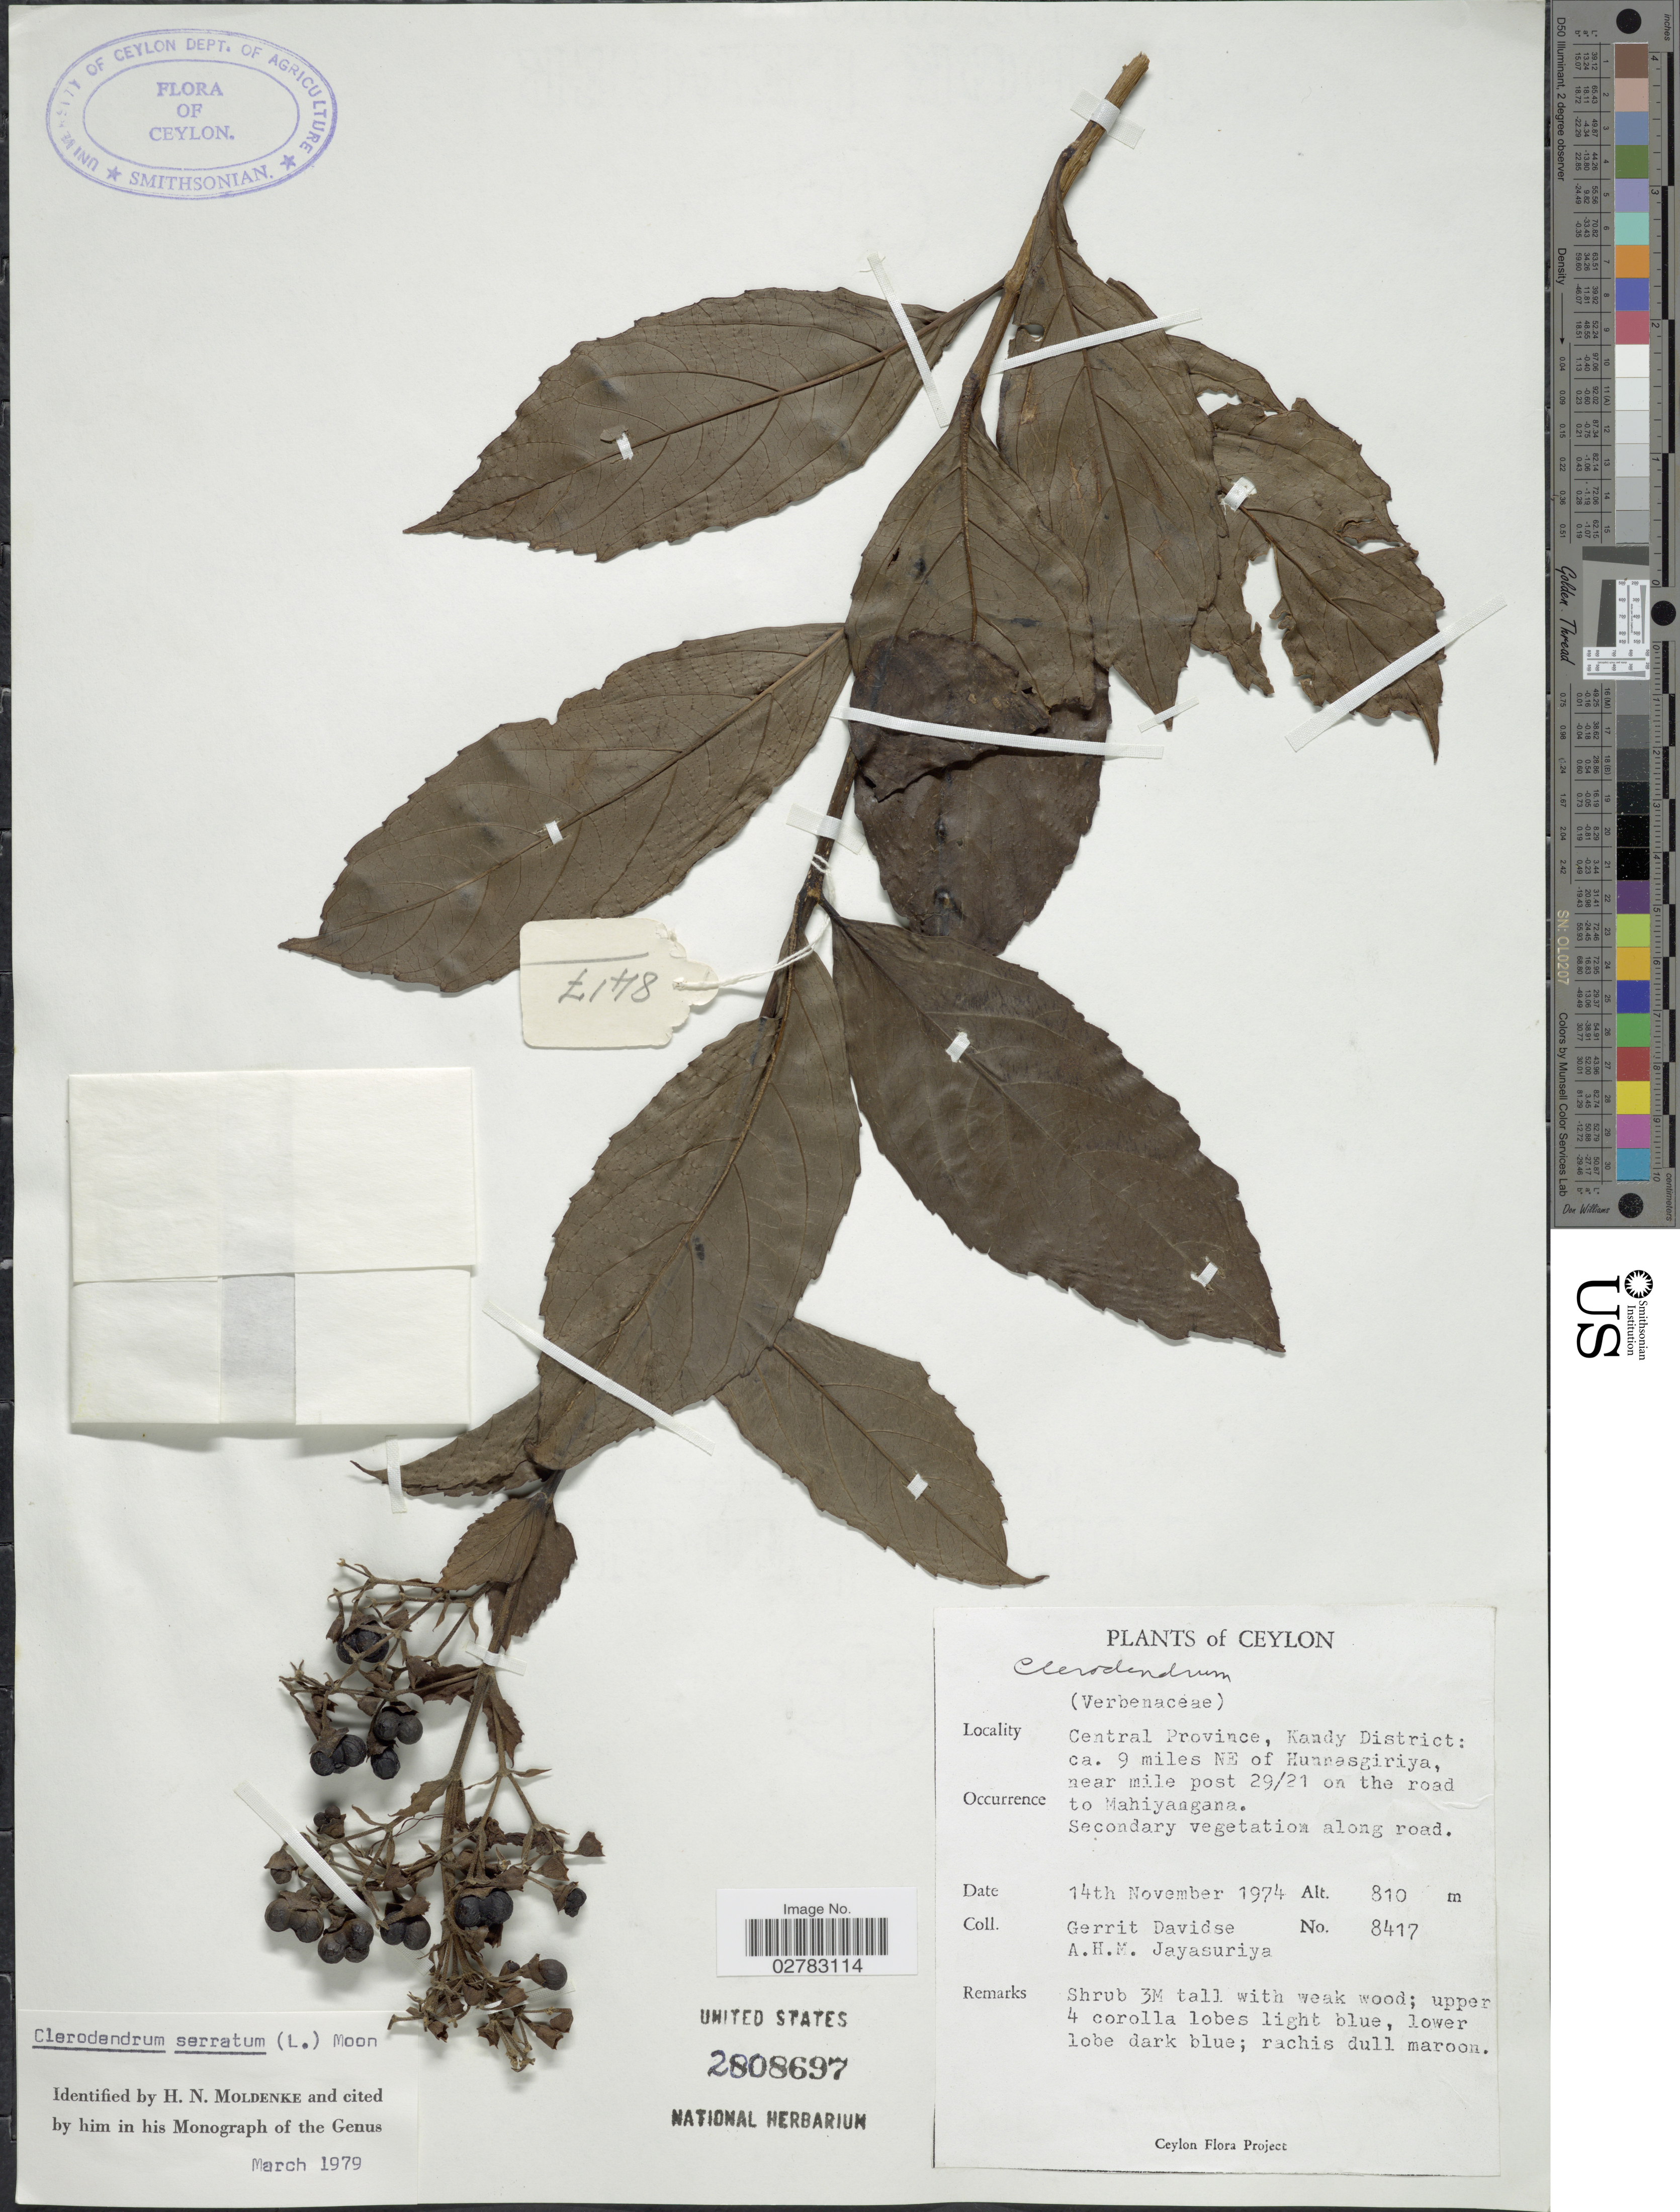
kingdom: Plantae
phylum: Tracheophyta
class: Magnoliopsida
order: Lamiales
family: Lamiaceae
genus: Clerodendrum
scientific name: Clerodendrum serratum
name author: (L.) Moon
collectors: G. Davidse & A. H. Jayasuriya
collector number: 8417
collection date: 1974-11-14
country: Sri Lanka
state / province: Central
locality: Ceylon. Kandy District: ca. 9 miles NE of Hunnasgiriya, near mile post 29/21 on the road to Mahiyangana.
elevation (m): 810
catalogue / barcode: US 2808697